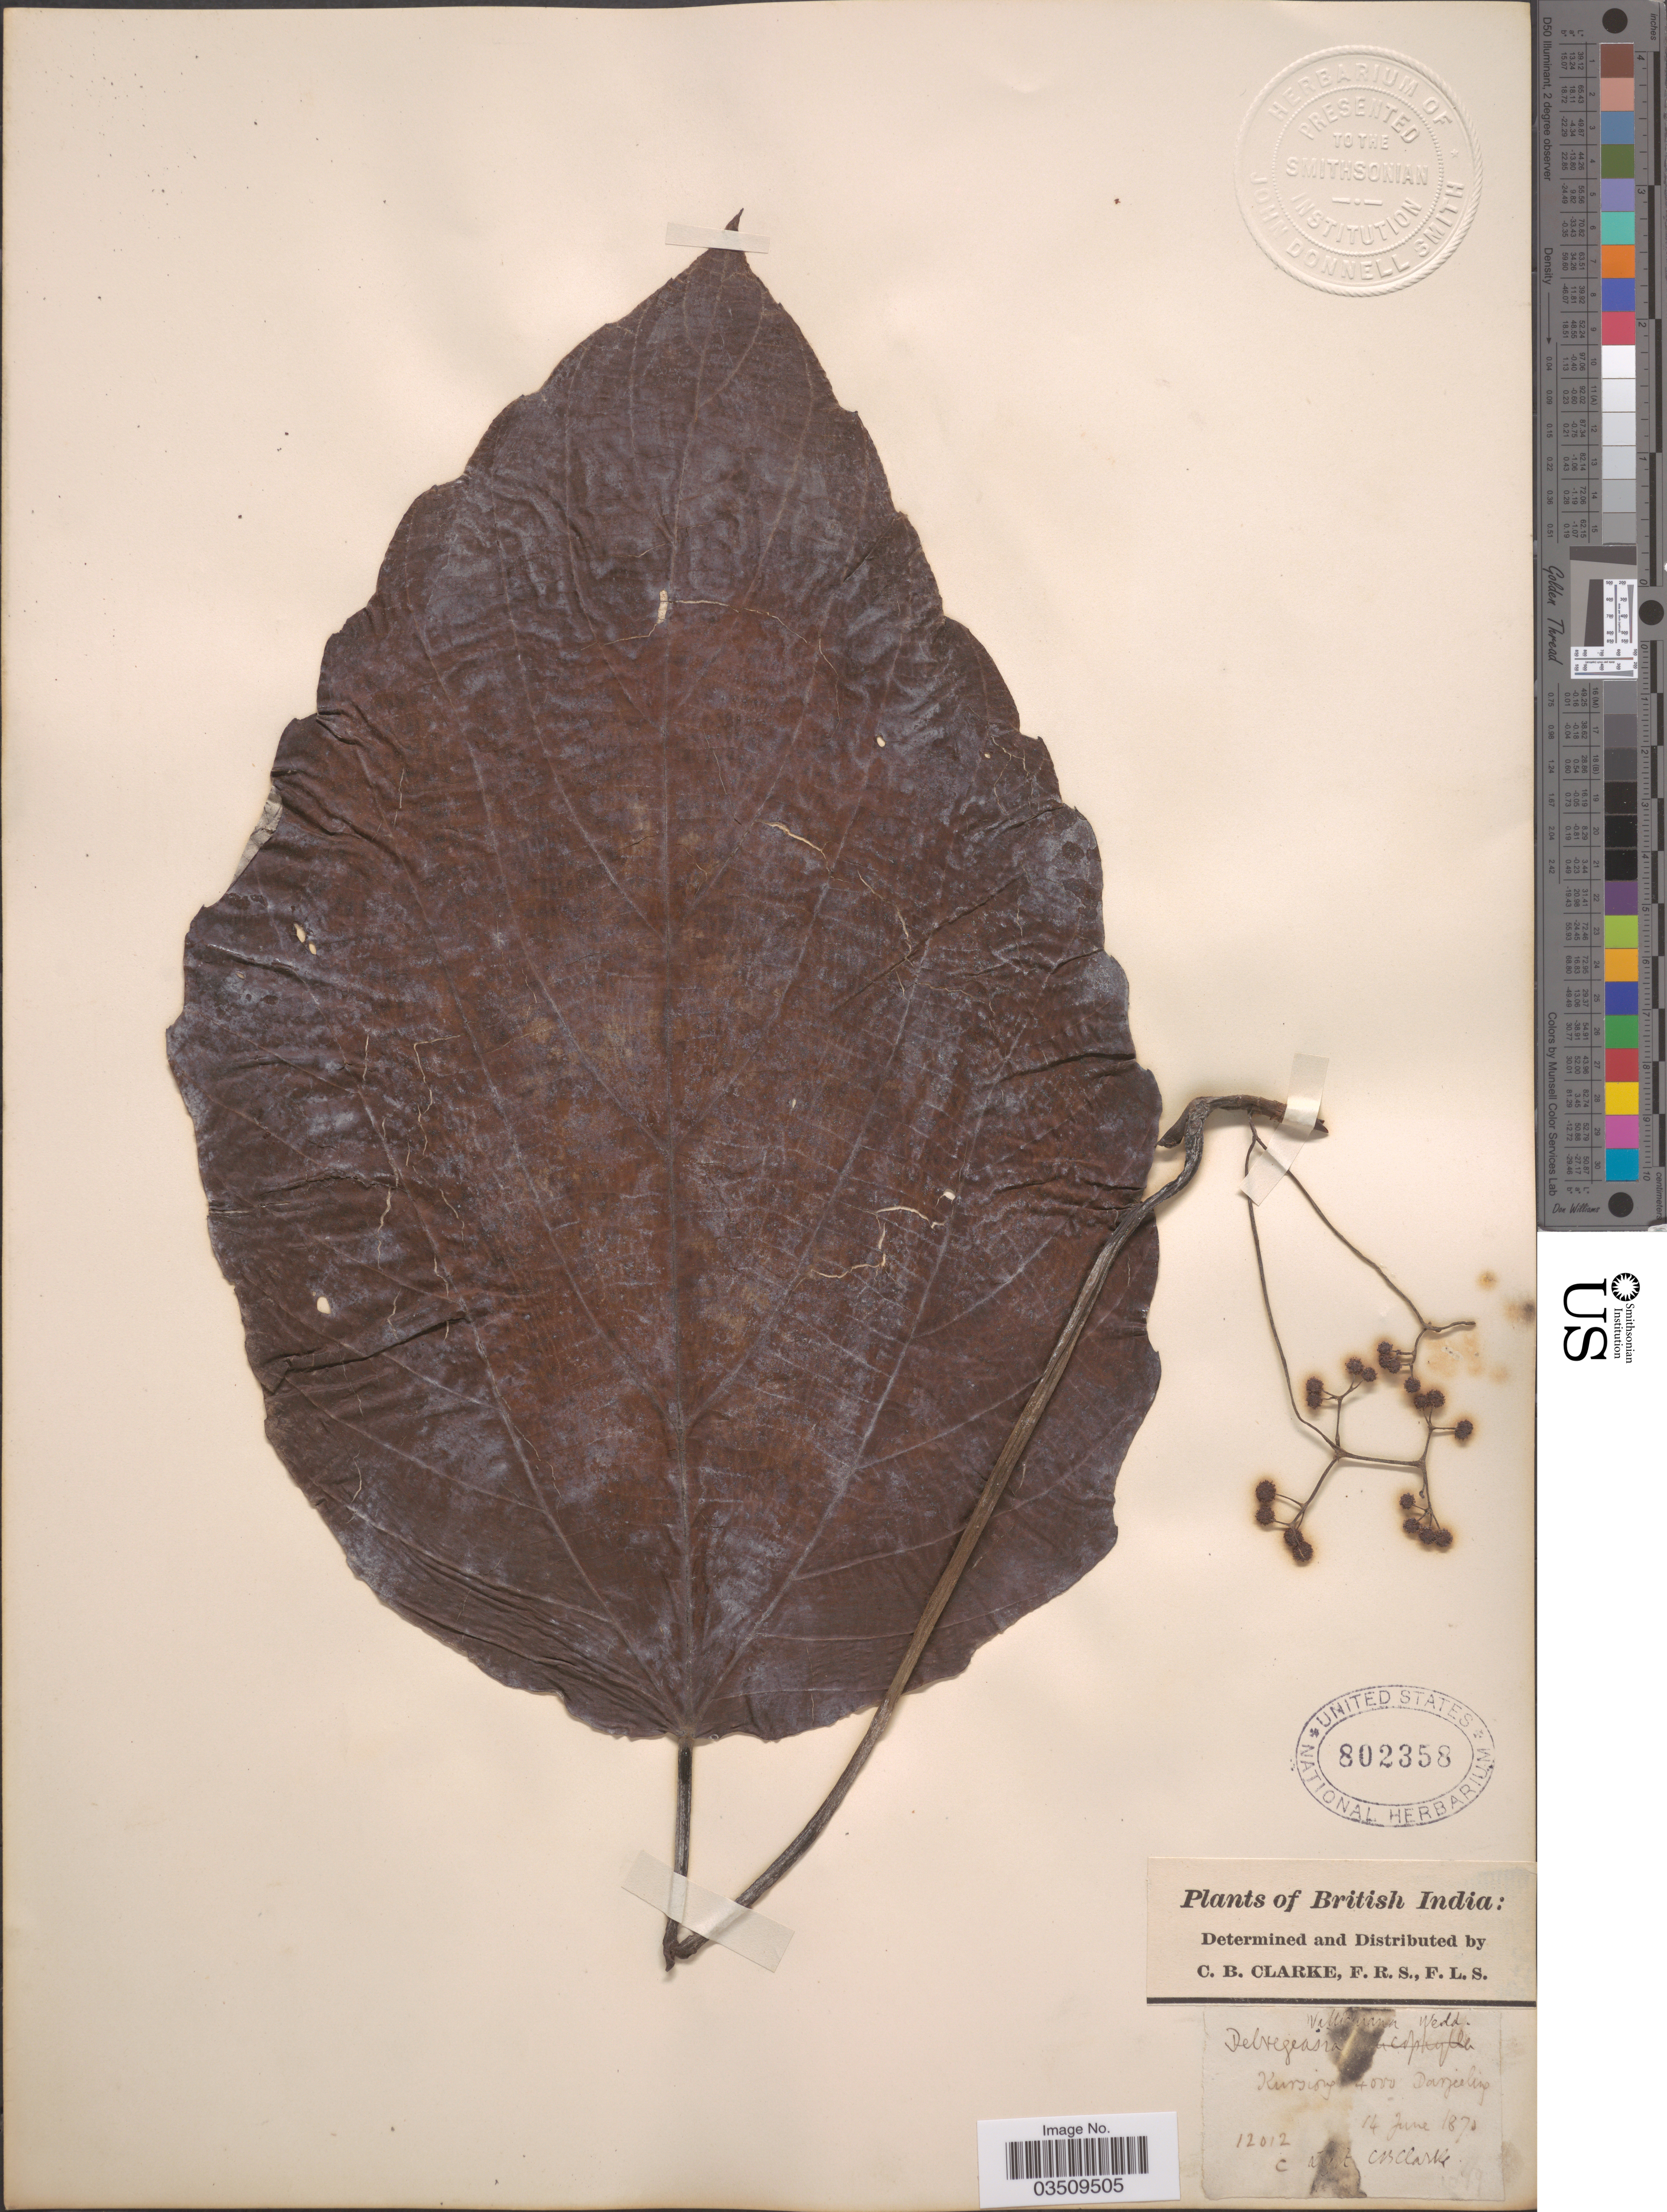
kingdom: Plantae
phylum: Tracheophyta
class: Magnoliopsida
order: Rosales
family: Urticaceae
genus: Debregeasia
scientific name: Debregeasia wallichiana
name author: (Wedd.) Wedd.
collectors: C. B. Clarke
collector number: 12012C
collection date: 1870-06-14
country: India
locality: British India, Kursiong, Darjeeling.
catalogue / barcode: US 802358